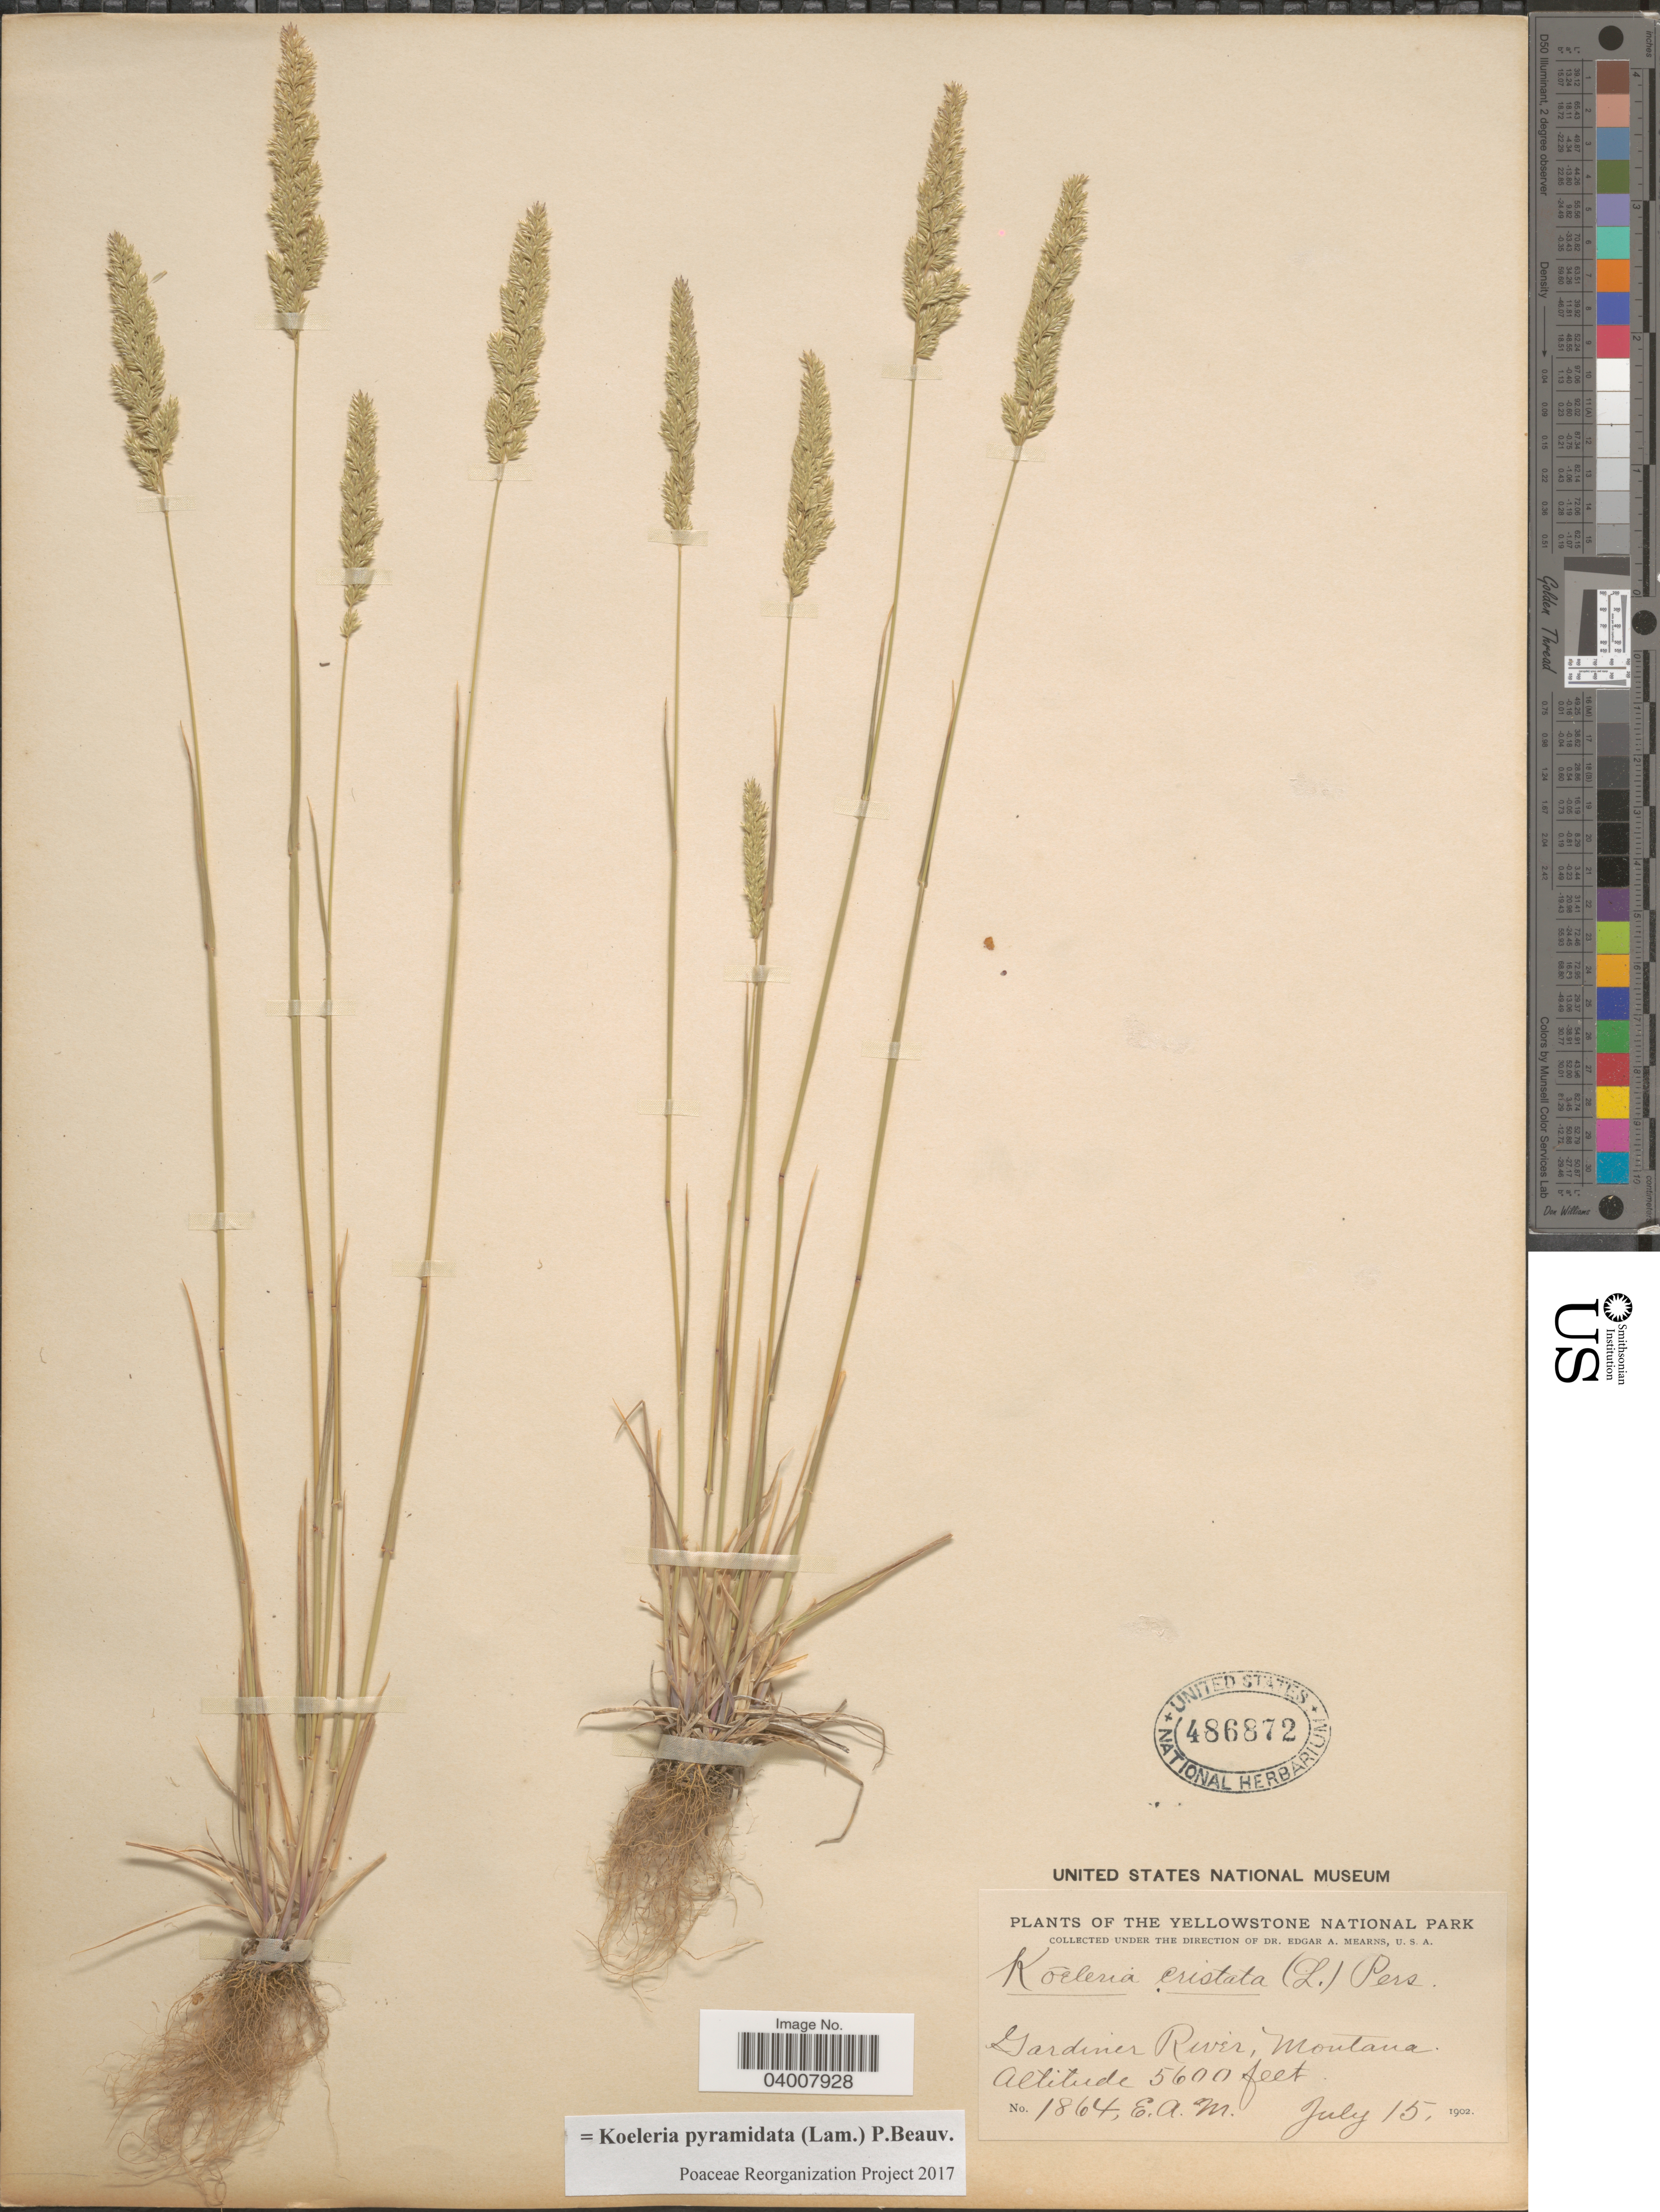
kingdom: Plantae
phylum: Tracheophyta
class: Liliopsida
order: Poales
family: Poaceae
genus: Koeleria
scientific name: Koeleria pyramidata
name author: (Lam.) P. Beauv.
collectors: E. A. Mearns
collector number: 1864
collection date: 1902-07-15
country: United States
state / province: Montana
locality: Yellowstone National Park. Gardiner River.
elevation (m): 1707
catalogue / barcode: US 486872